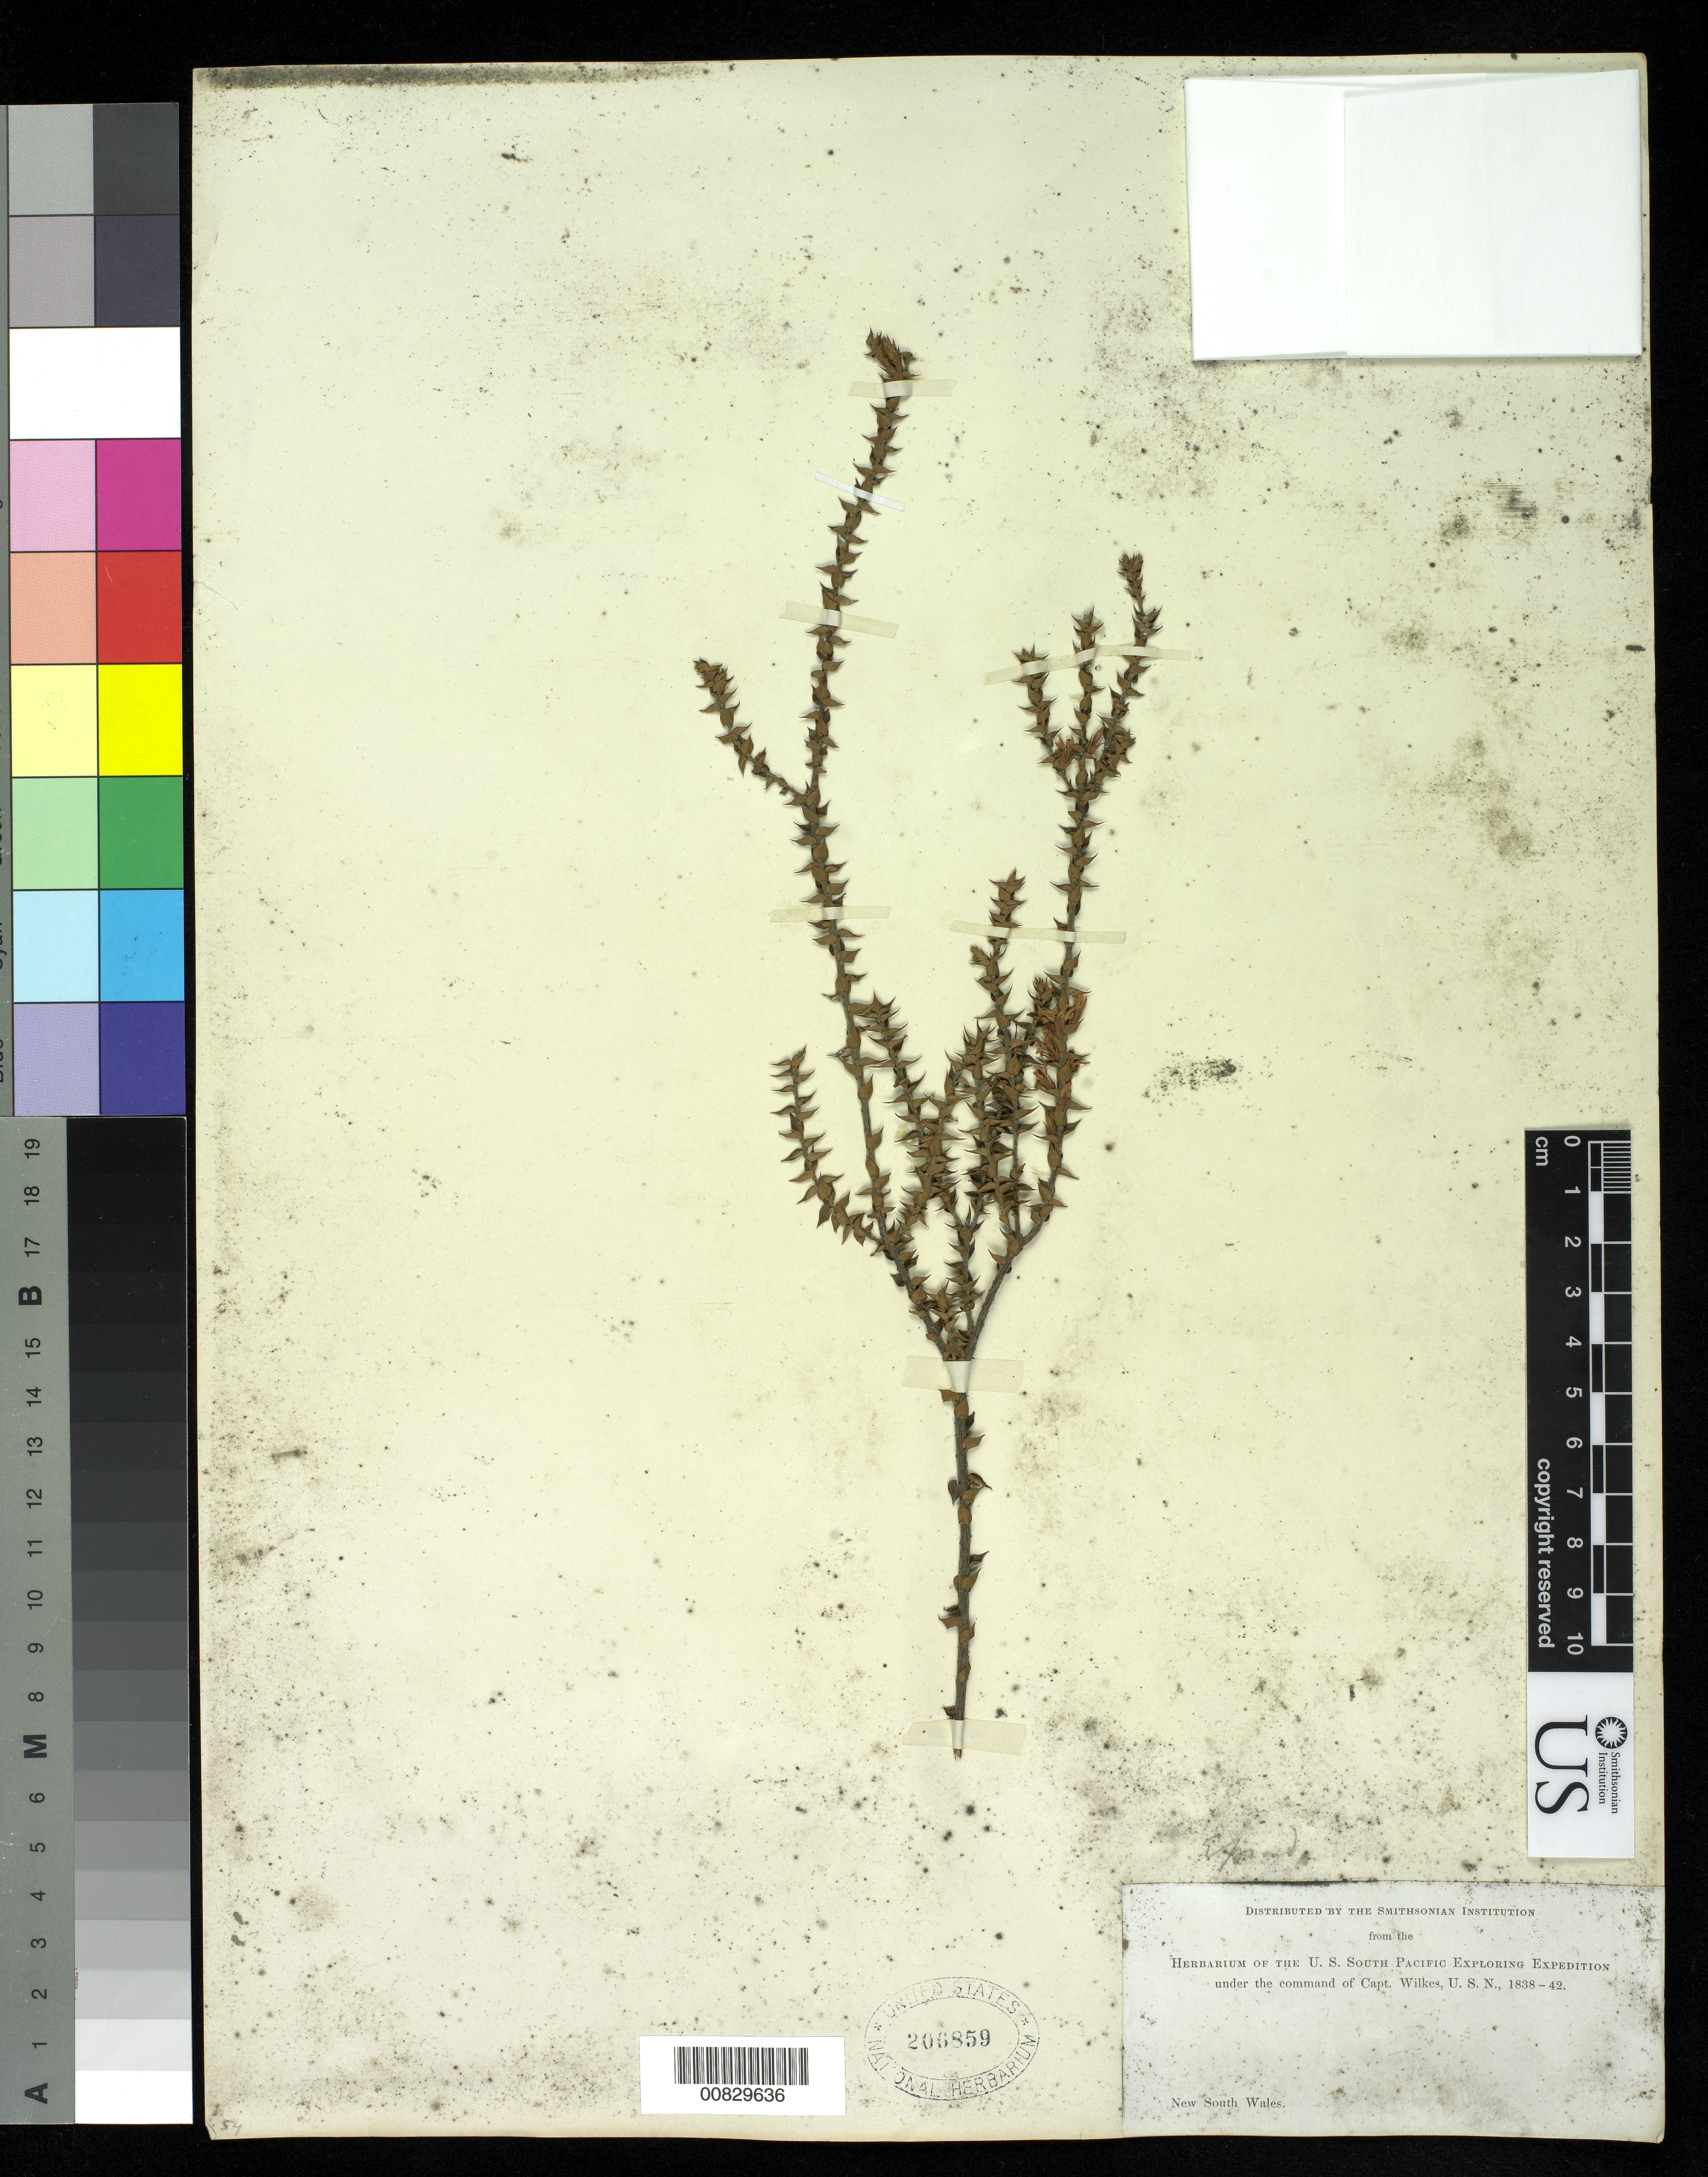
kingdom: Plantae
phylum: Tracheophyta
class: Magnoliopsida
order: Ericales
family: Ericaceae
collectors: Wilkes Explor. Exped.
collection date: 1838/1842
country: Australia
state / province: New South Wales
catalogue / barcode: US 206859